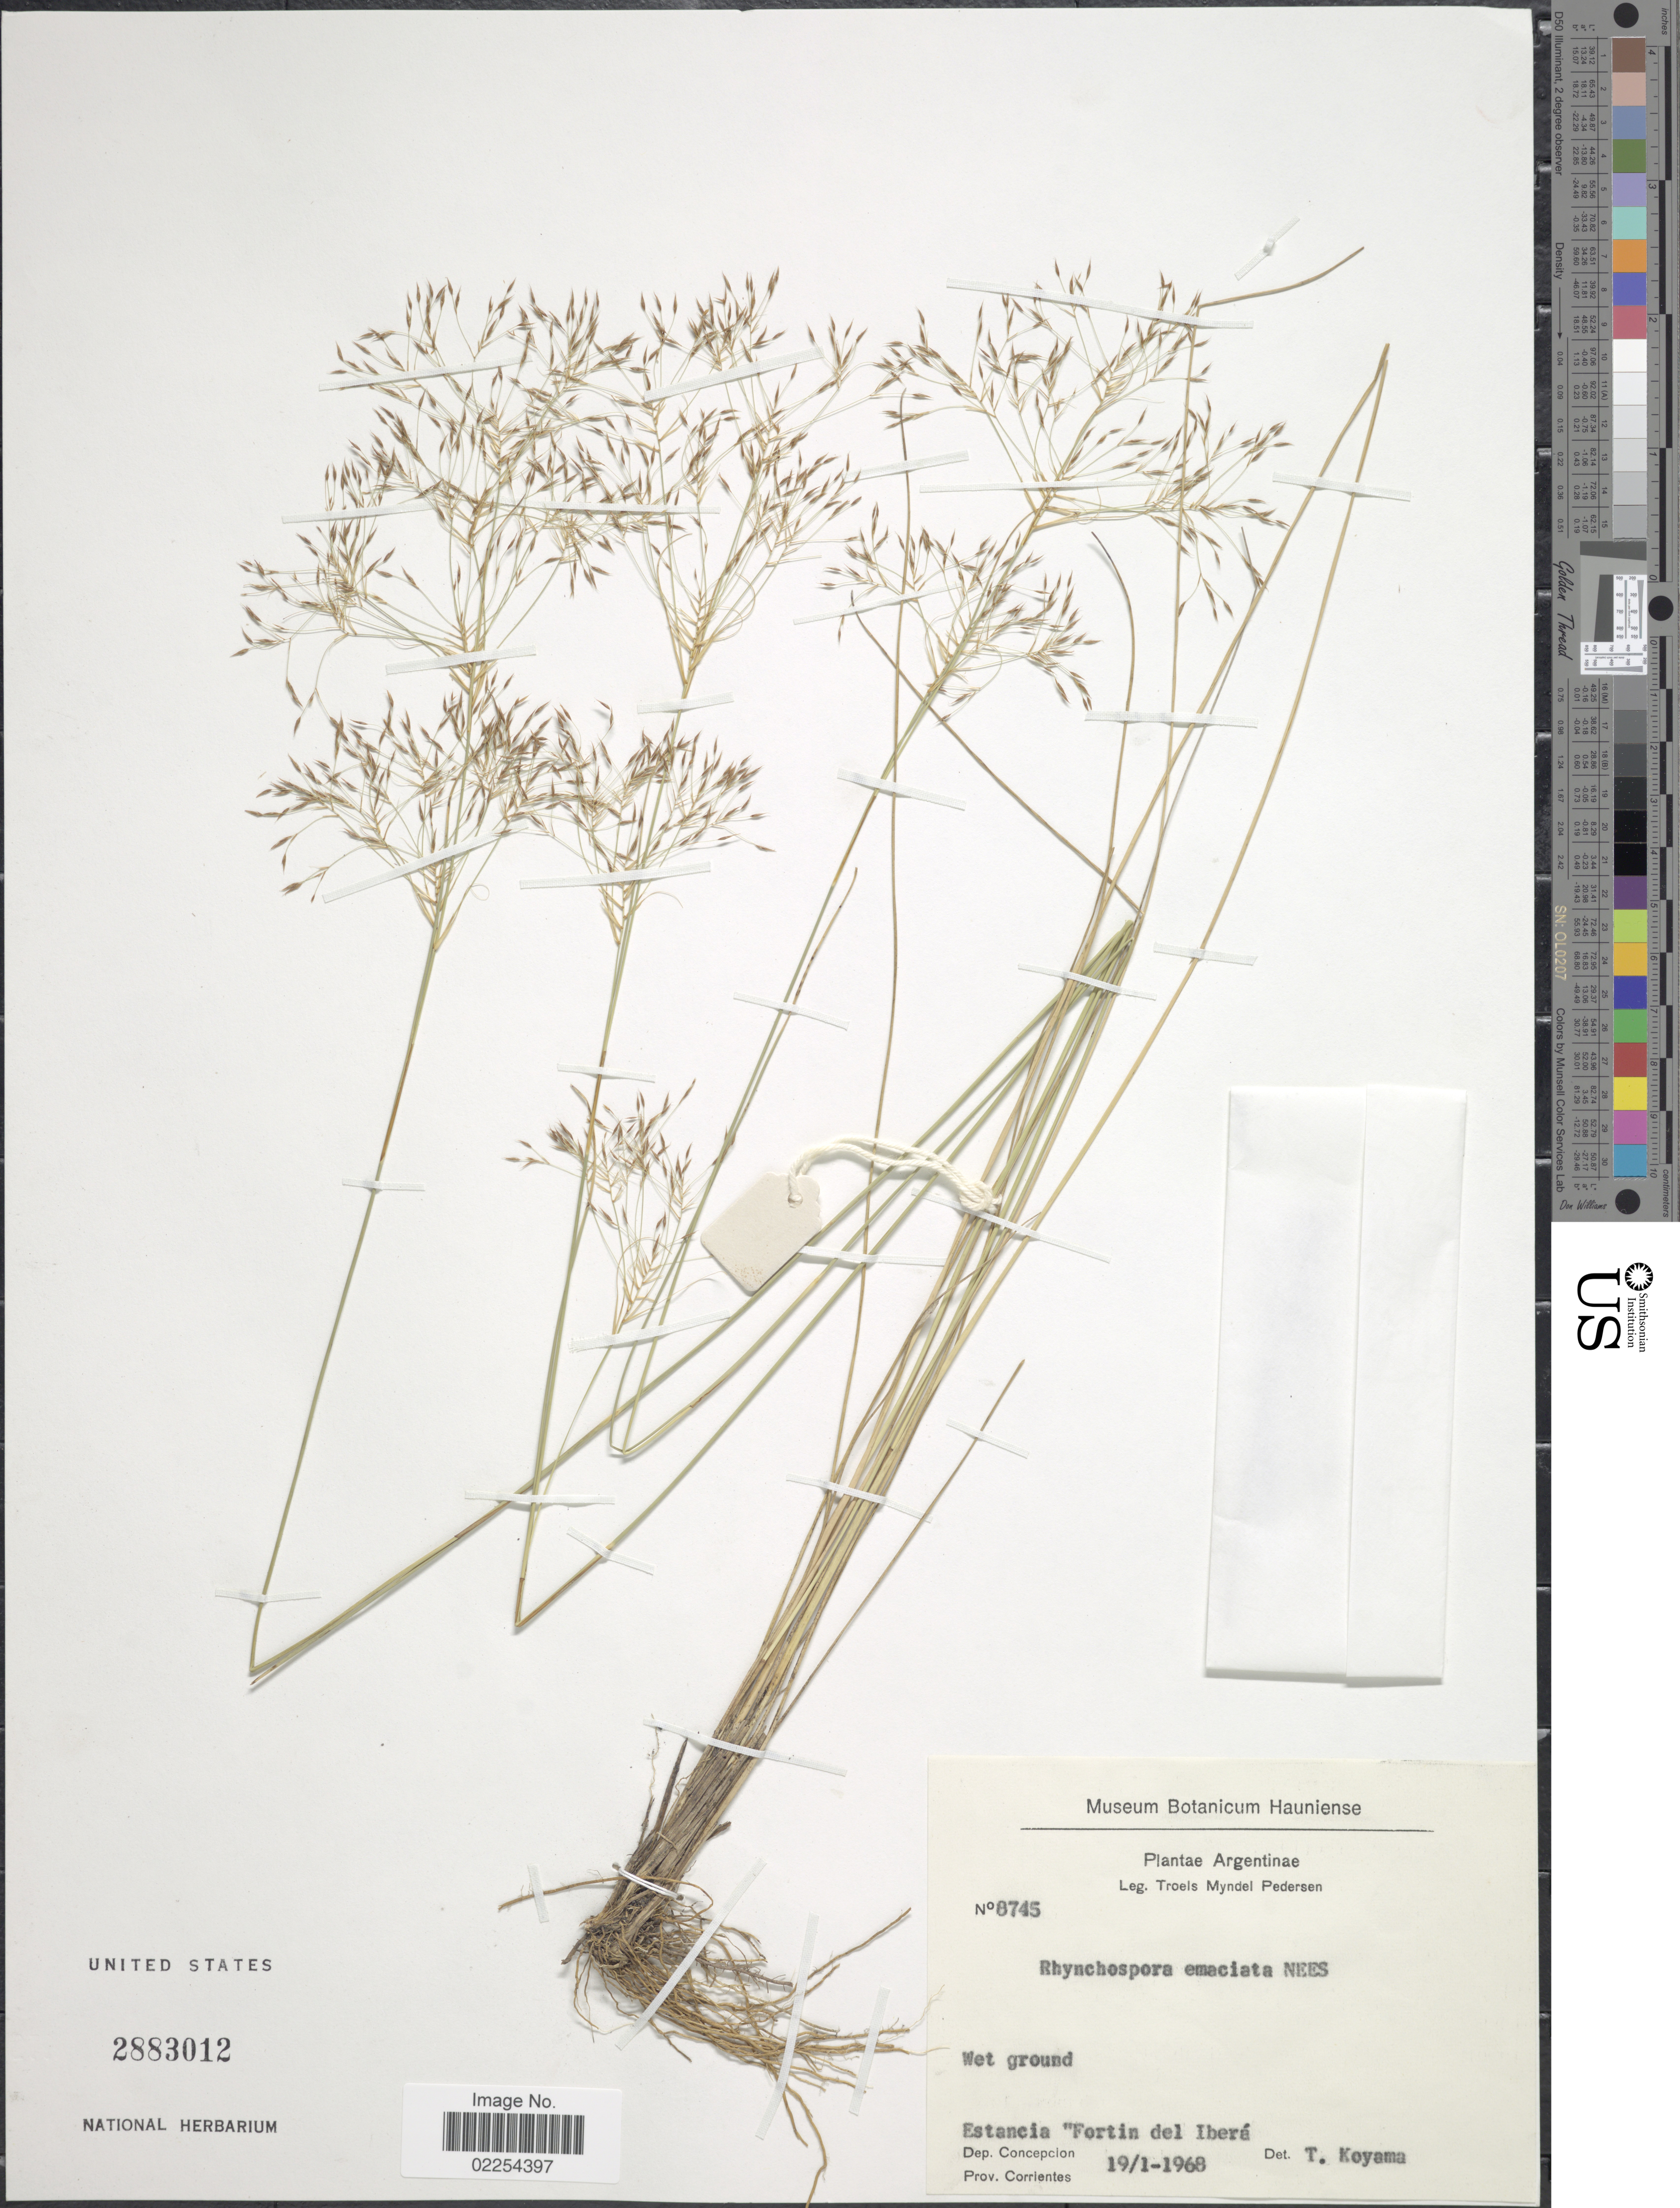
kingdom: Plantae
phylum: Tracheophyta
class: Liliopsida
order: Poales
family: Cyperaceae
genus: Rhynchospora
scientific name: Rhynchospora emaciata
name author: (Nees) Boeckeler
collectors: T. Pederson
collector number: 8745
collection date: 1968-01-19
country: Argentina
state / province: Corrientes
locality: Wet ground, Estancia 'Fortin del Iberá' Dep. Concepcion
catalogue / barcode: US 2883012